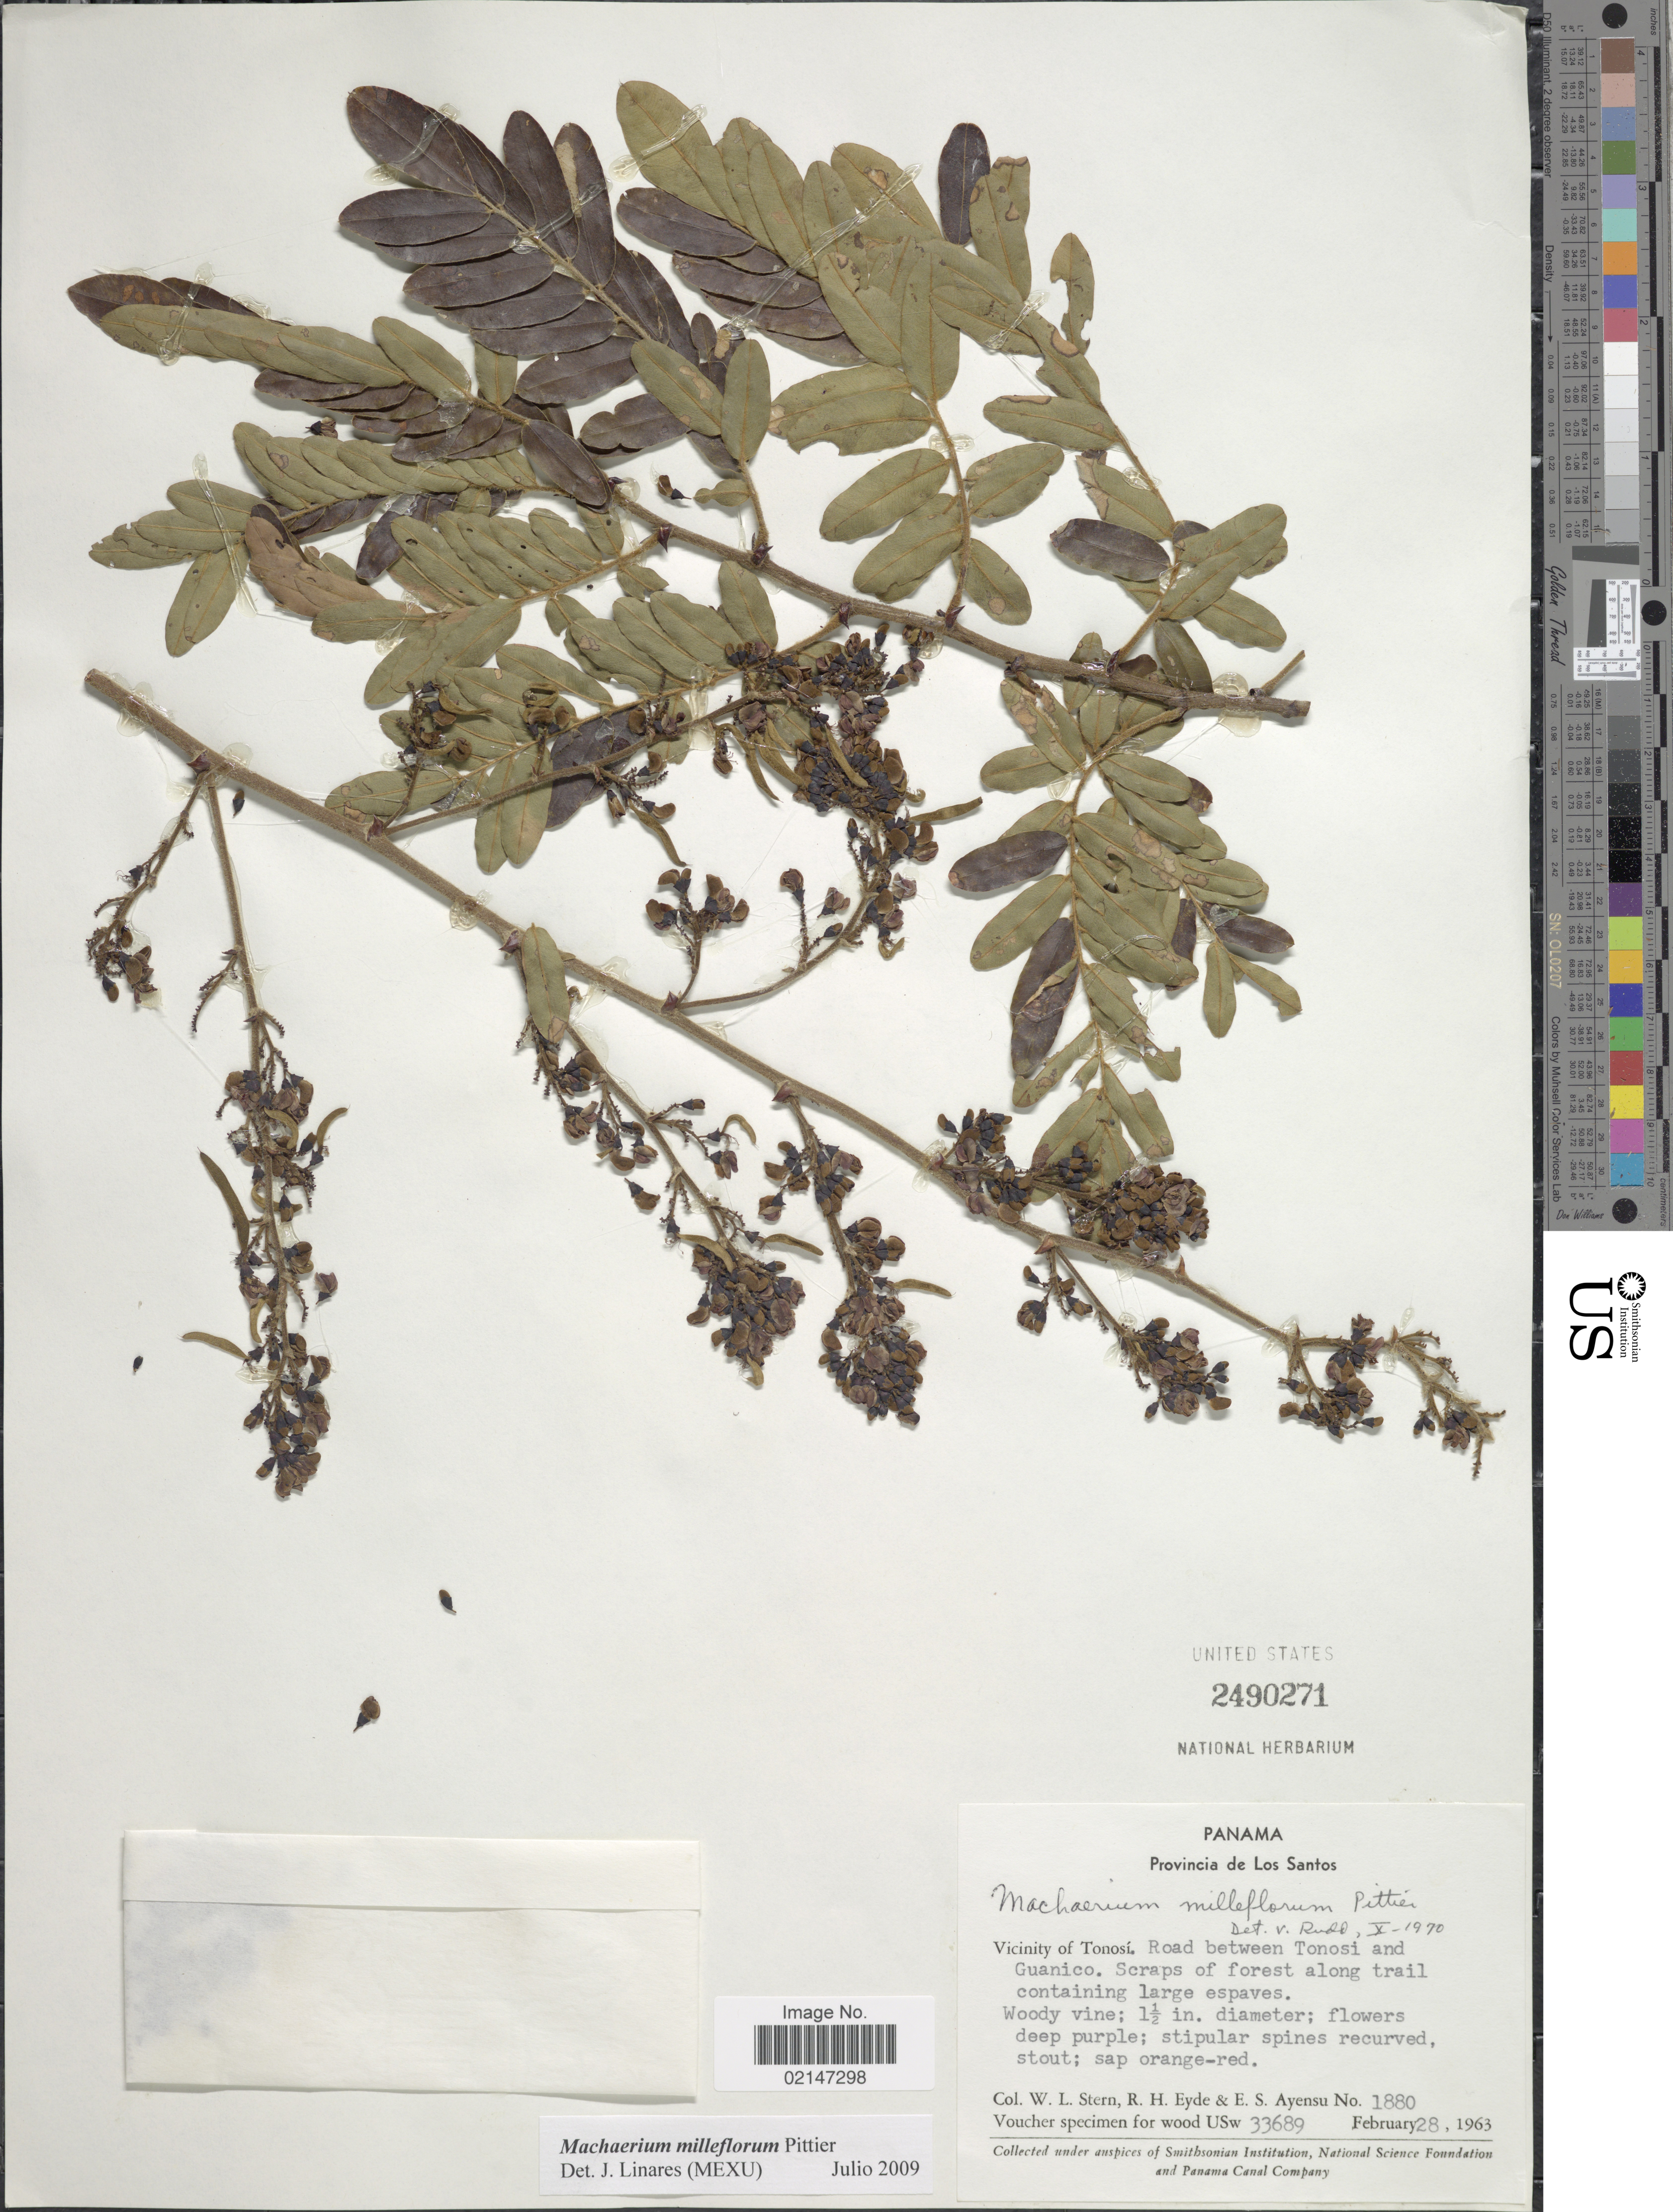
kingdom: Plantae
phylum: Tracheophyta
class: Magnoliopsida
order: Fabales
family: Fabaceae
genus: Machaerium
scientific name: Machaerium milleflorum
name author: Pittier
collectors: W. L. Stern, R. H. Eyde & E. S. Ayensu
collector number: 1880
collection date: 1963-02-28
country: Panama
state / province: Los Santos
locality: Provincia de Los Santos, Vicinity of Tonosí. Road between Tonosi and Guanico. Scraps of forest along trail containing large espaves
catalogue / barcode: US 2490271